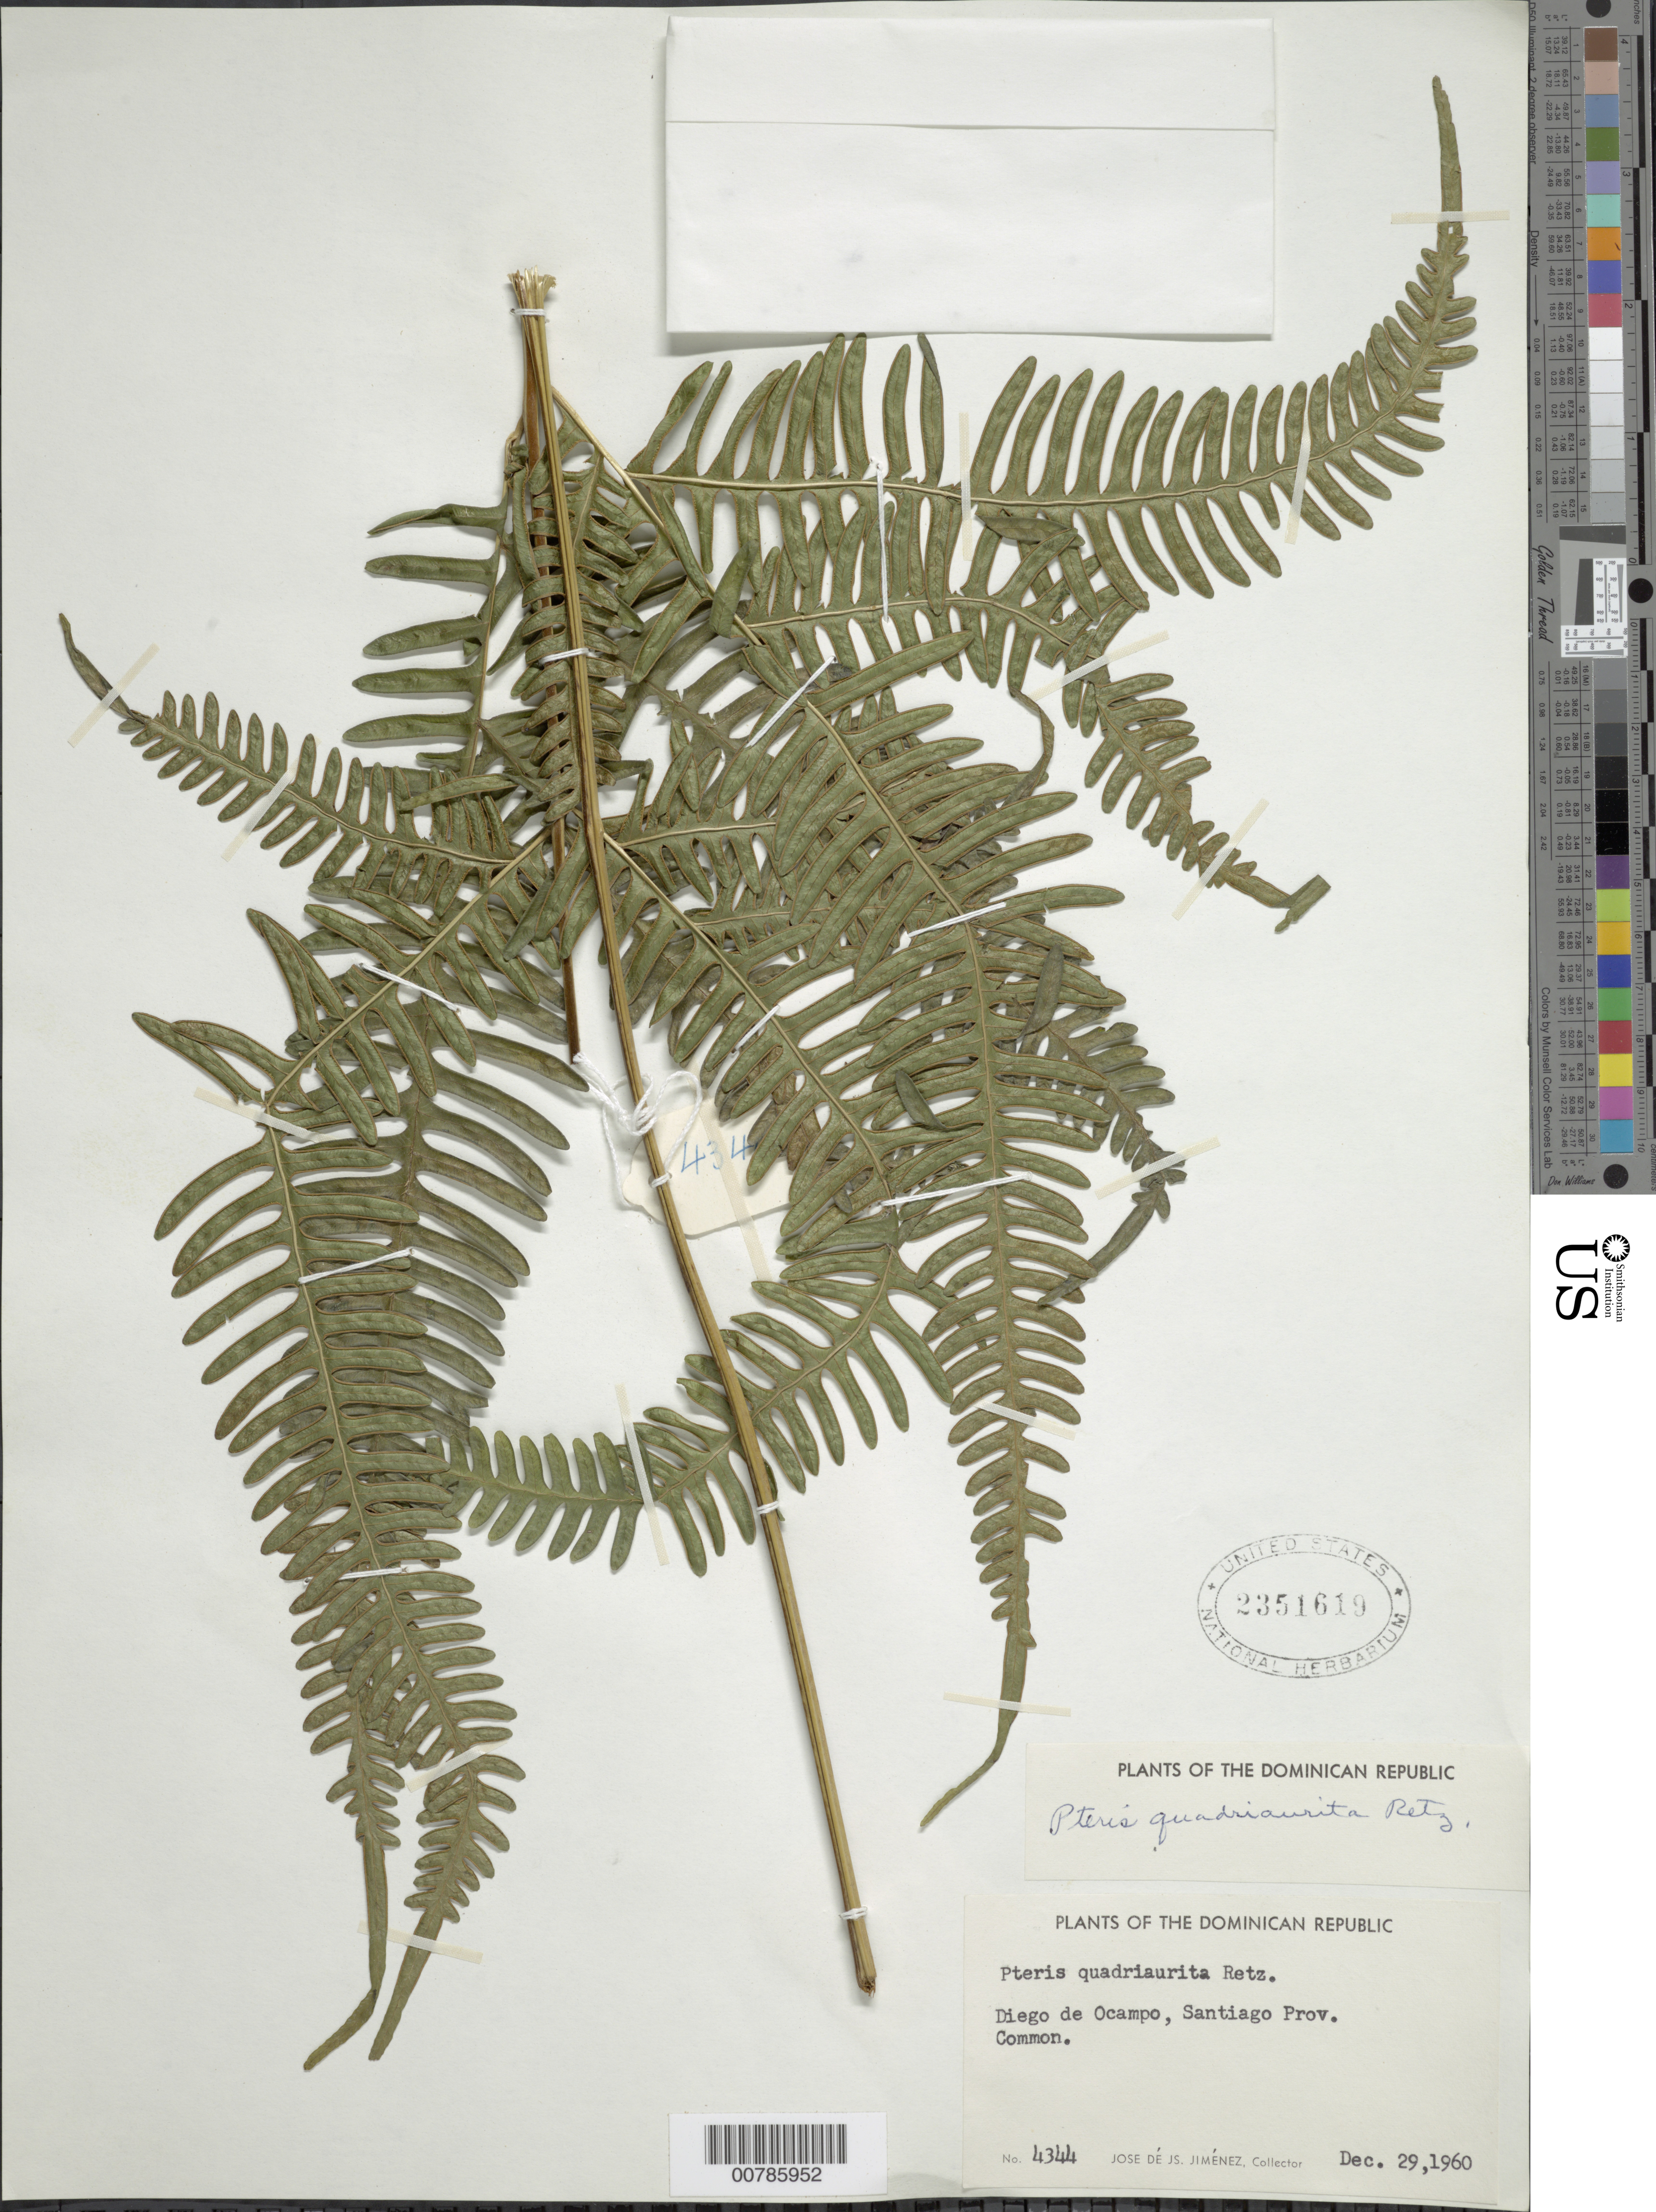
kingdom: Plantae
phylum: Tracheophyta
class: Polypodiopsida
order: Polypodiales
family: Pteridaceae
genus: Pteris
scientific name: Pteris quadriaurita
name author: Retz.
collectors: J. J. Jiménez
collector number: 4344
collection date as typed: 29 Dec 1960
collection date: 1960-12-29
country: Dominican Republic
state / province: Santiago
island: Hispaniola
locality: Diego de Ocampo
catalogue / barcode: US 2351619